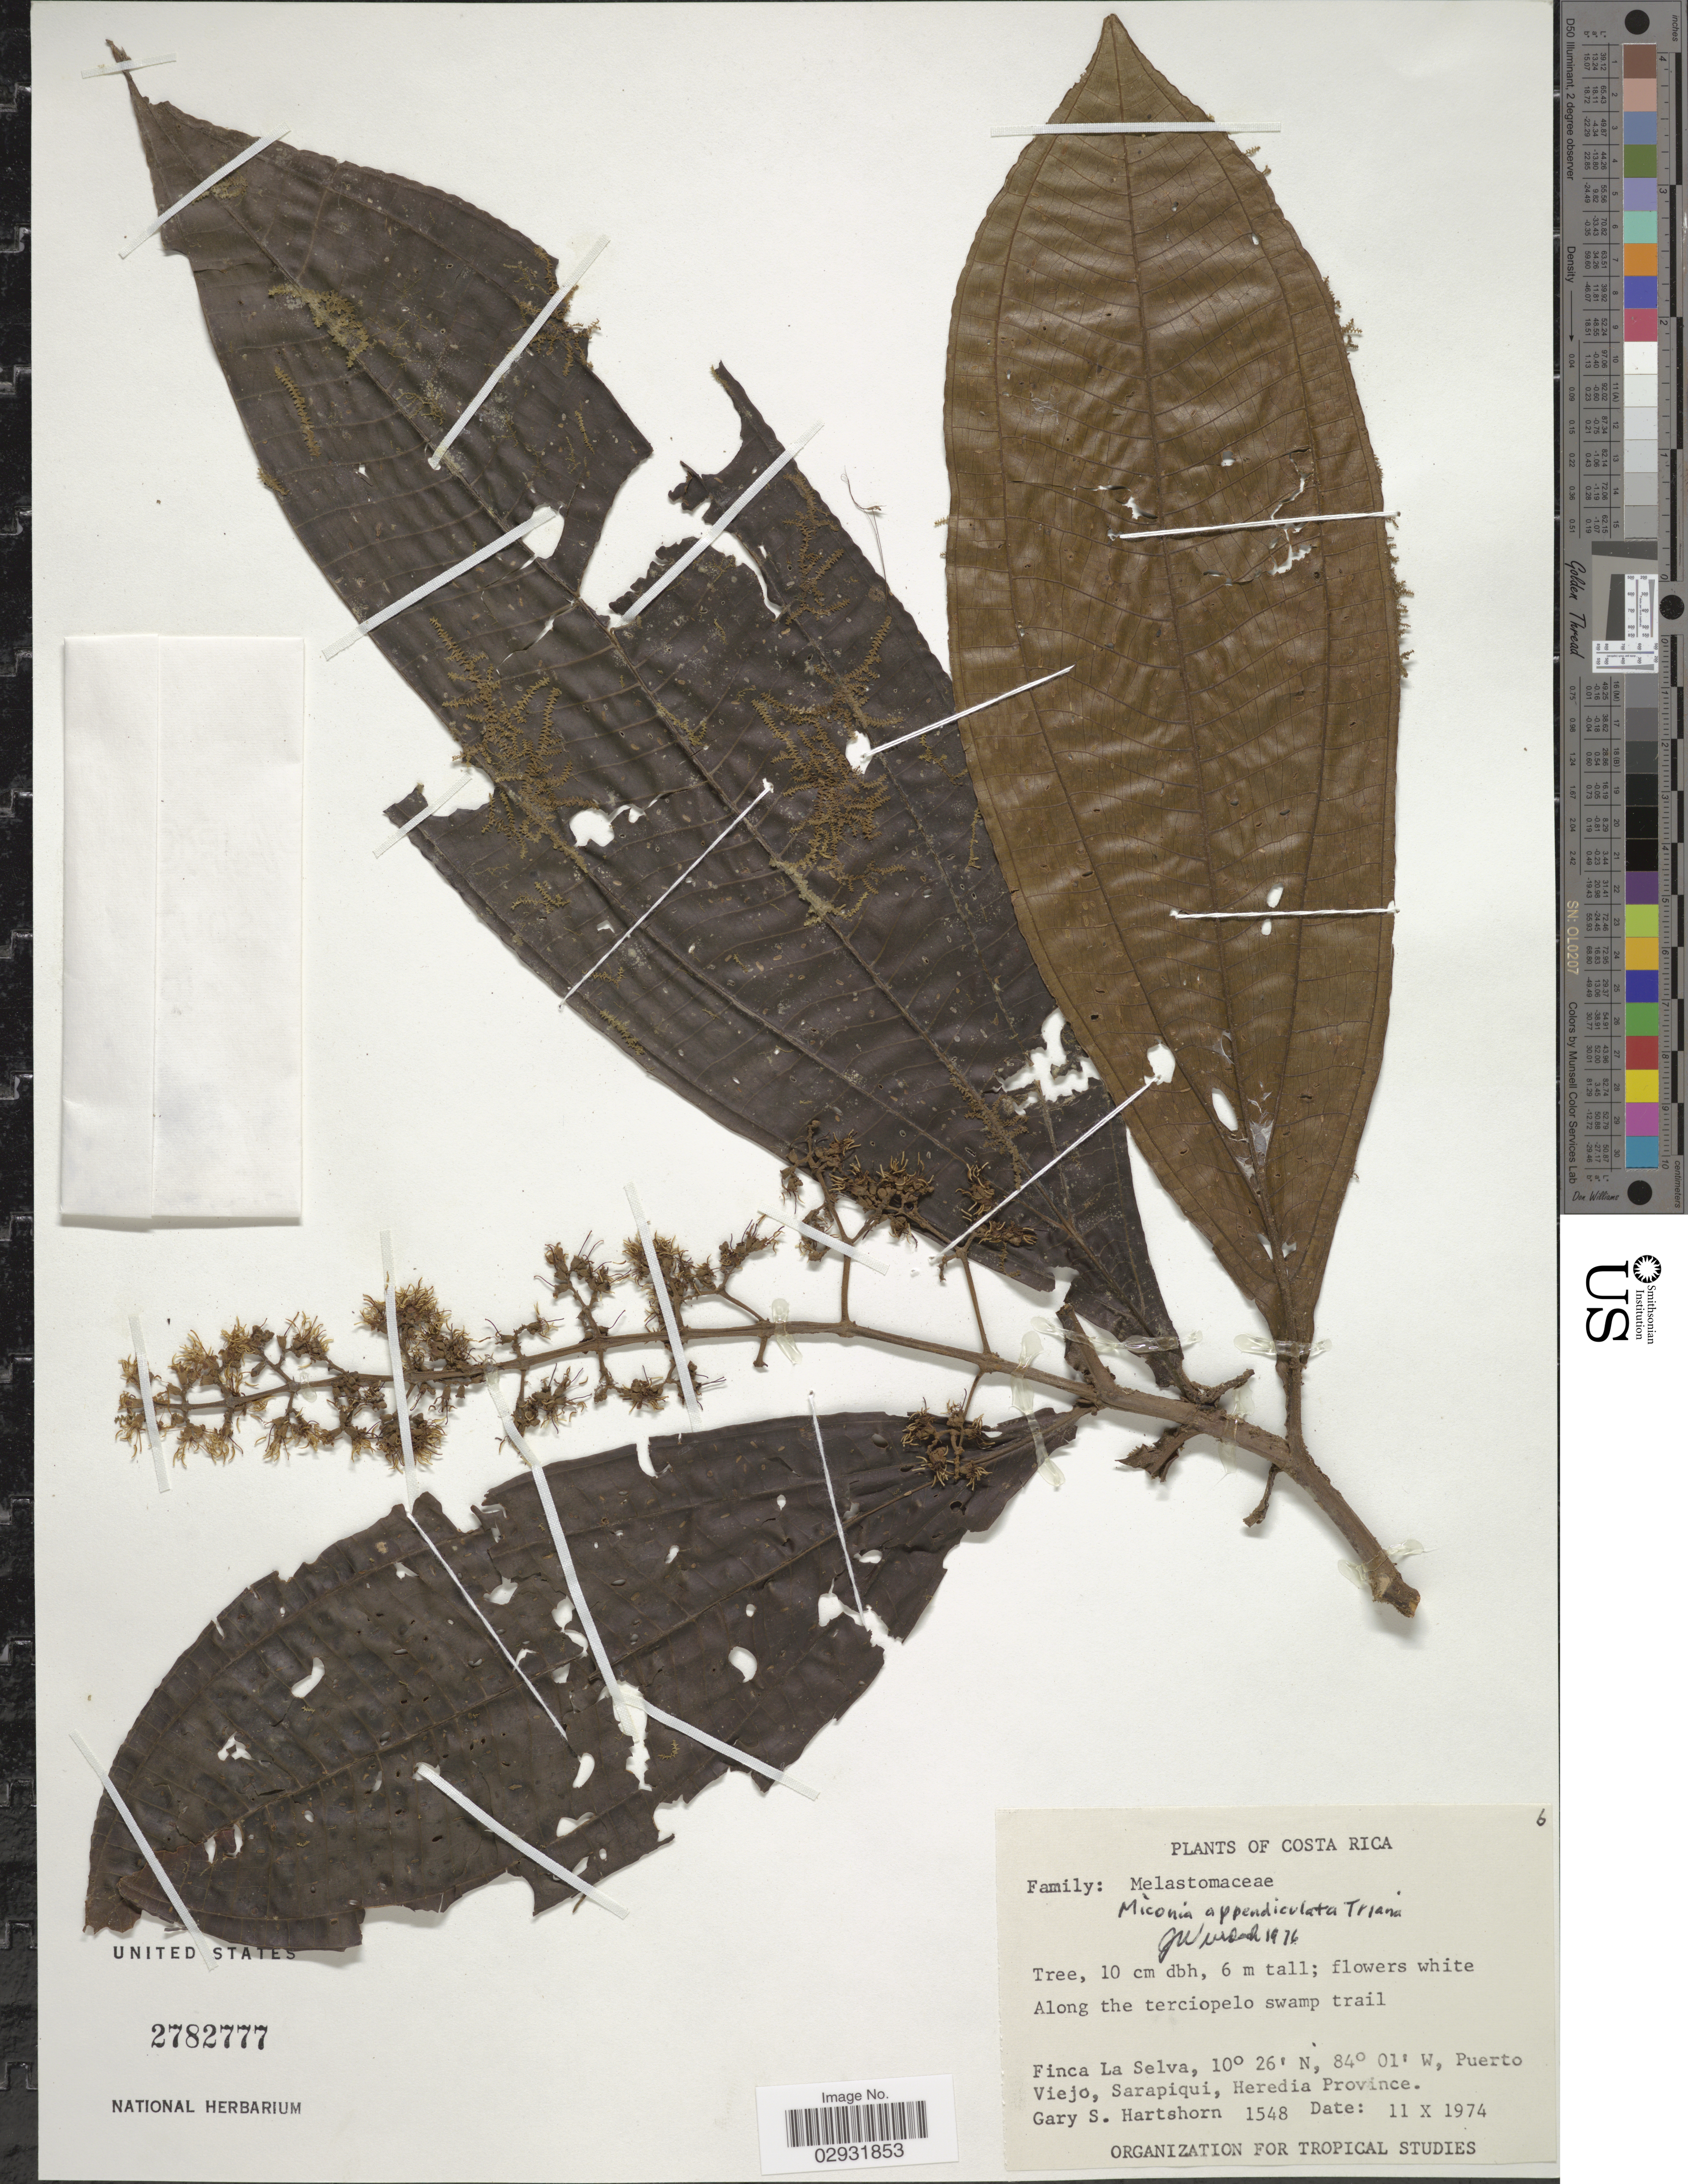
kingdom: Plantae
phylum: Tracheophyta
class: Magnoliopsida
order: Myrtales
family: Melastomataceae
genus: Miconia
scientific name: Miconia appendiculata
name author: Triana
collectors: G. Hartshorn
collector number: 1548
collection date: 1974-10-11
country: Costa Rica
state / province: Heredia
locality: Finca La Selva, Puerto Viejo, Sarapiqui, Heredia Province.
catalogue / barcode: US 2782777